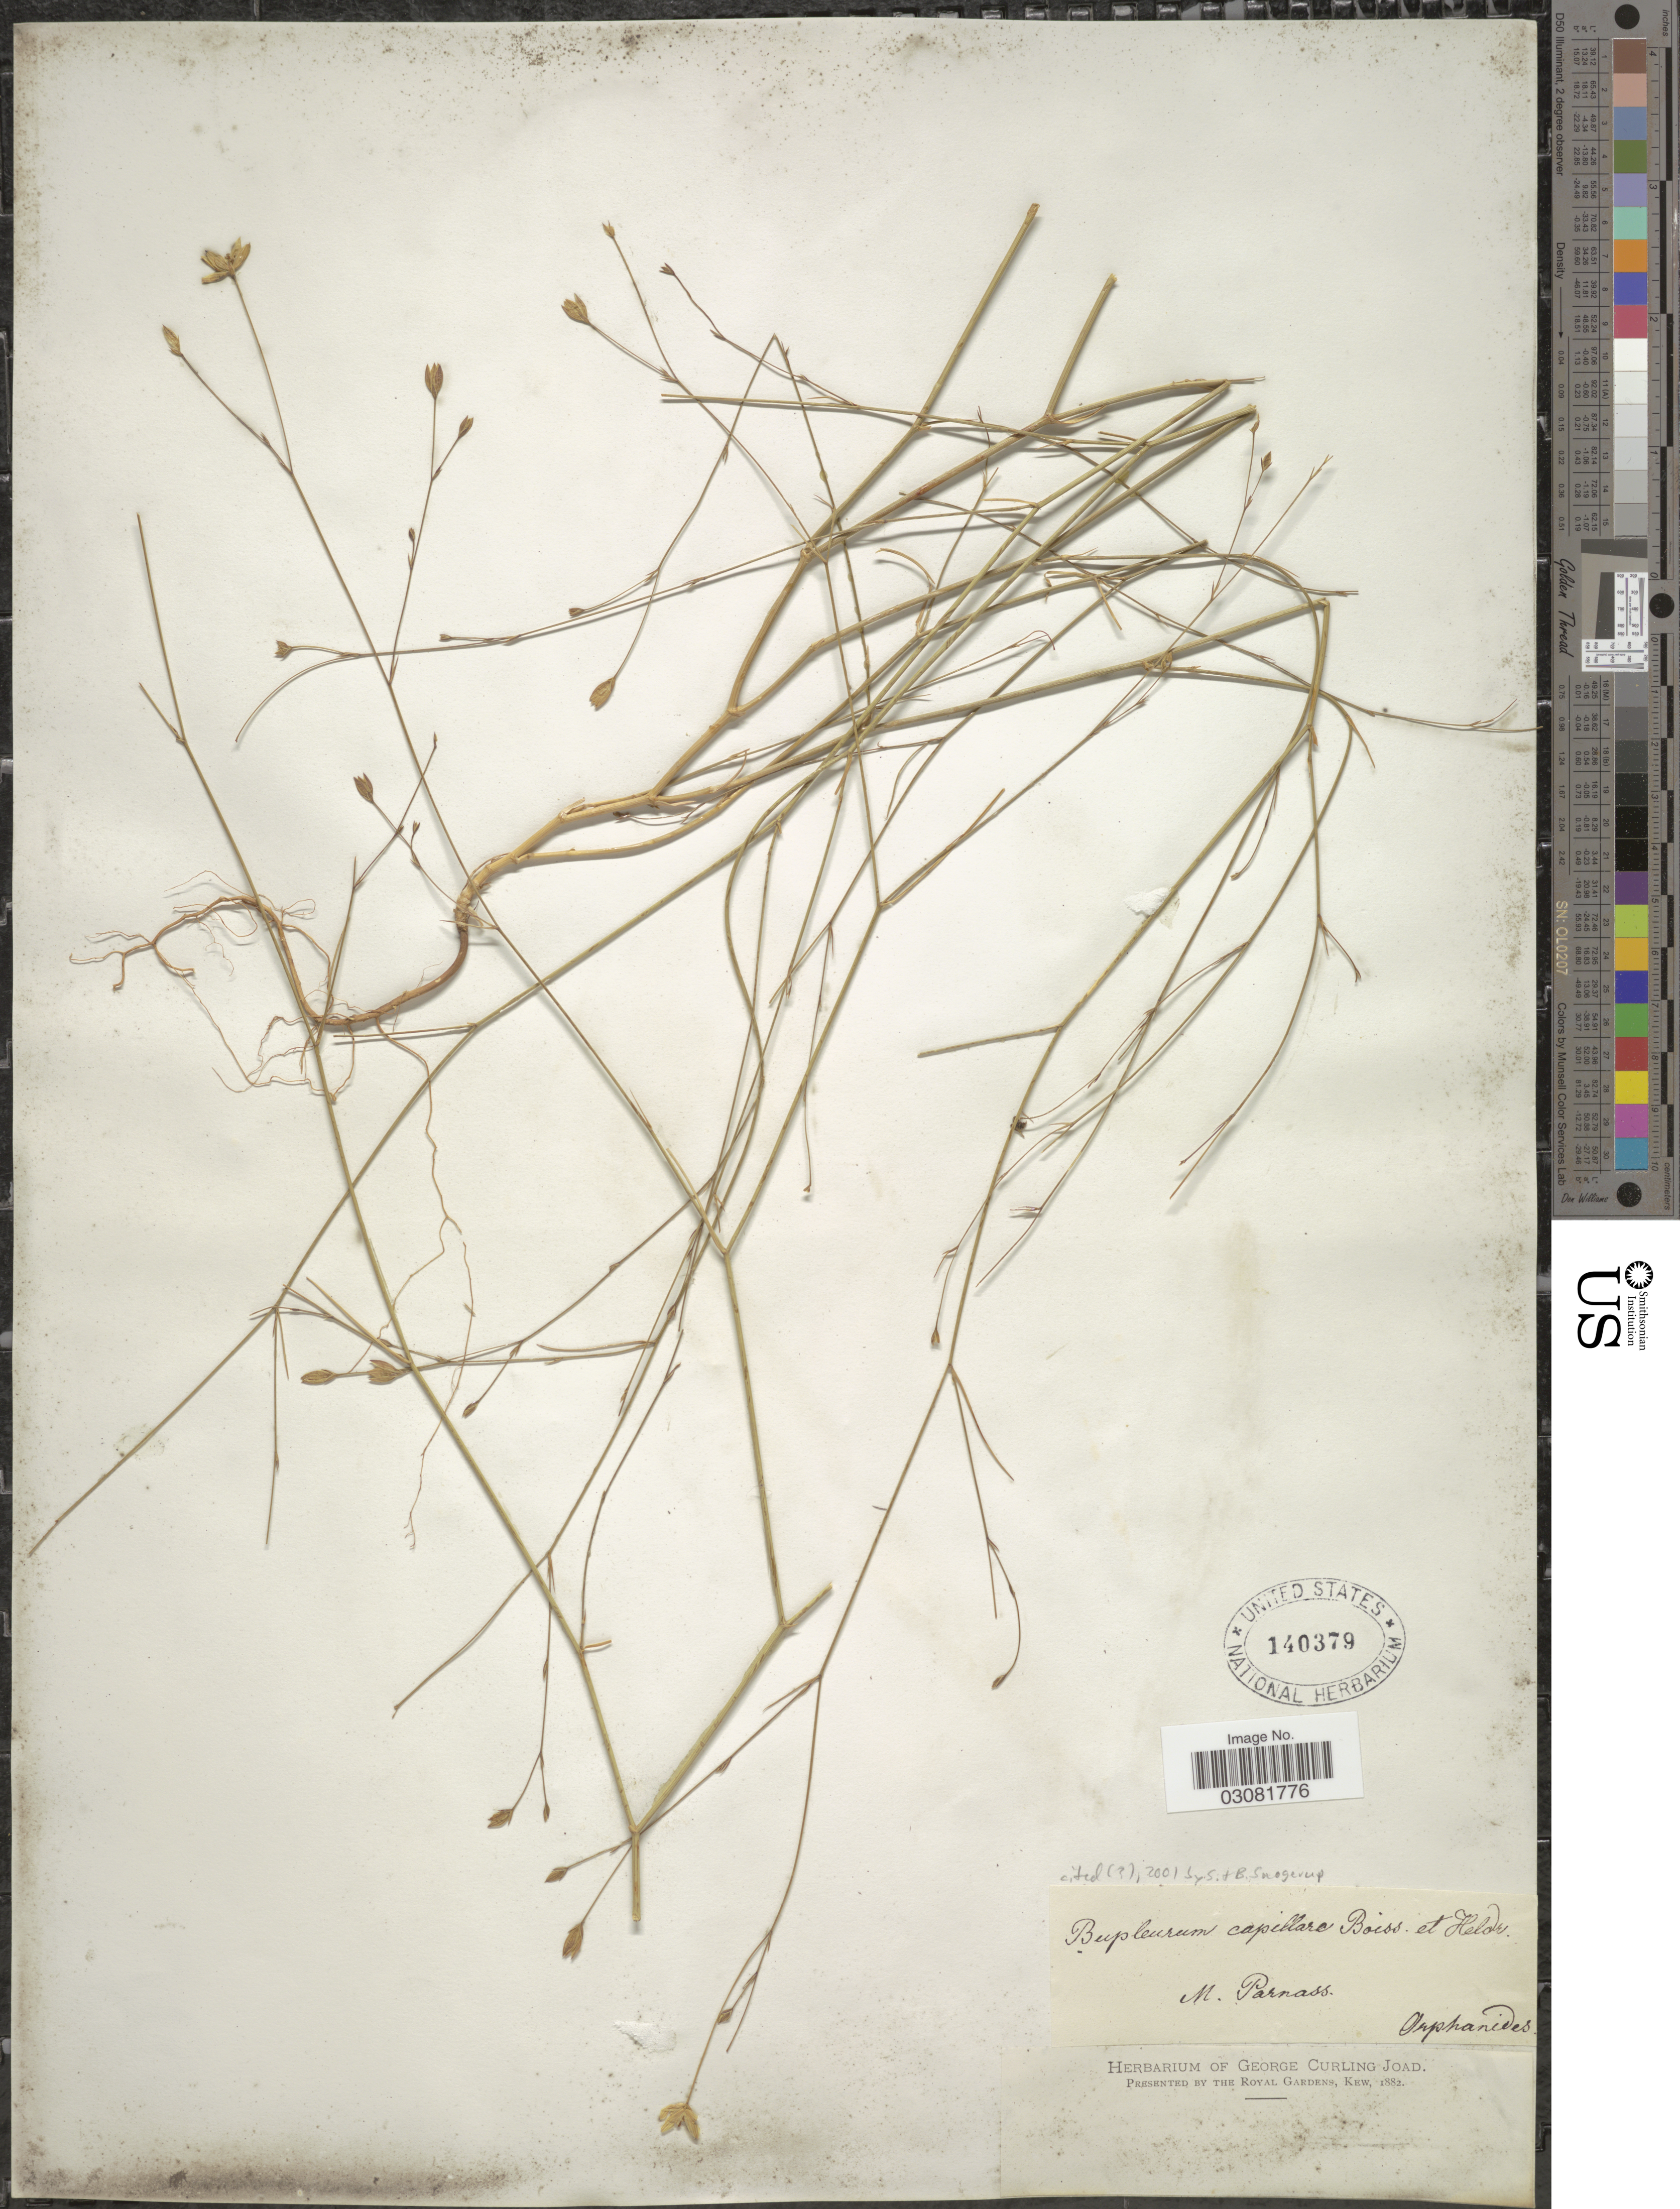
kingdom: Plantae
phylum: Tracheophyta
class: Magnoliopsida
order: Apiales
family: Apiaceae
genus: Bupleurum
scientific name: Bupleurum capillare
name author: Boiss. & Heldr.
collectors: Orphanides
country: Greece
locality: M. Parnass.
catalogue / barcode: US 140379